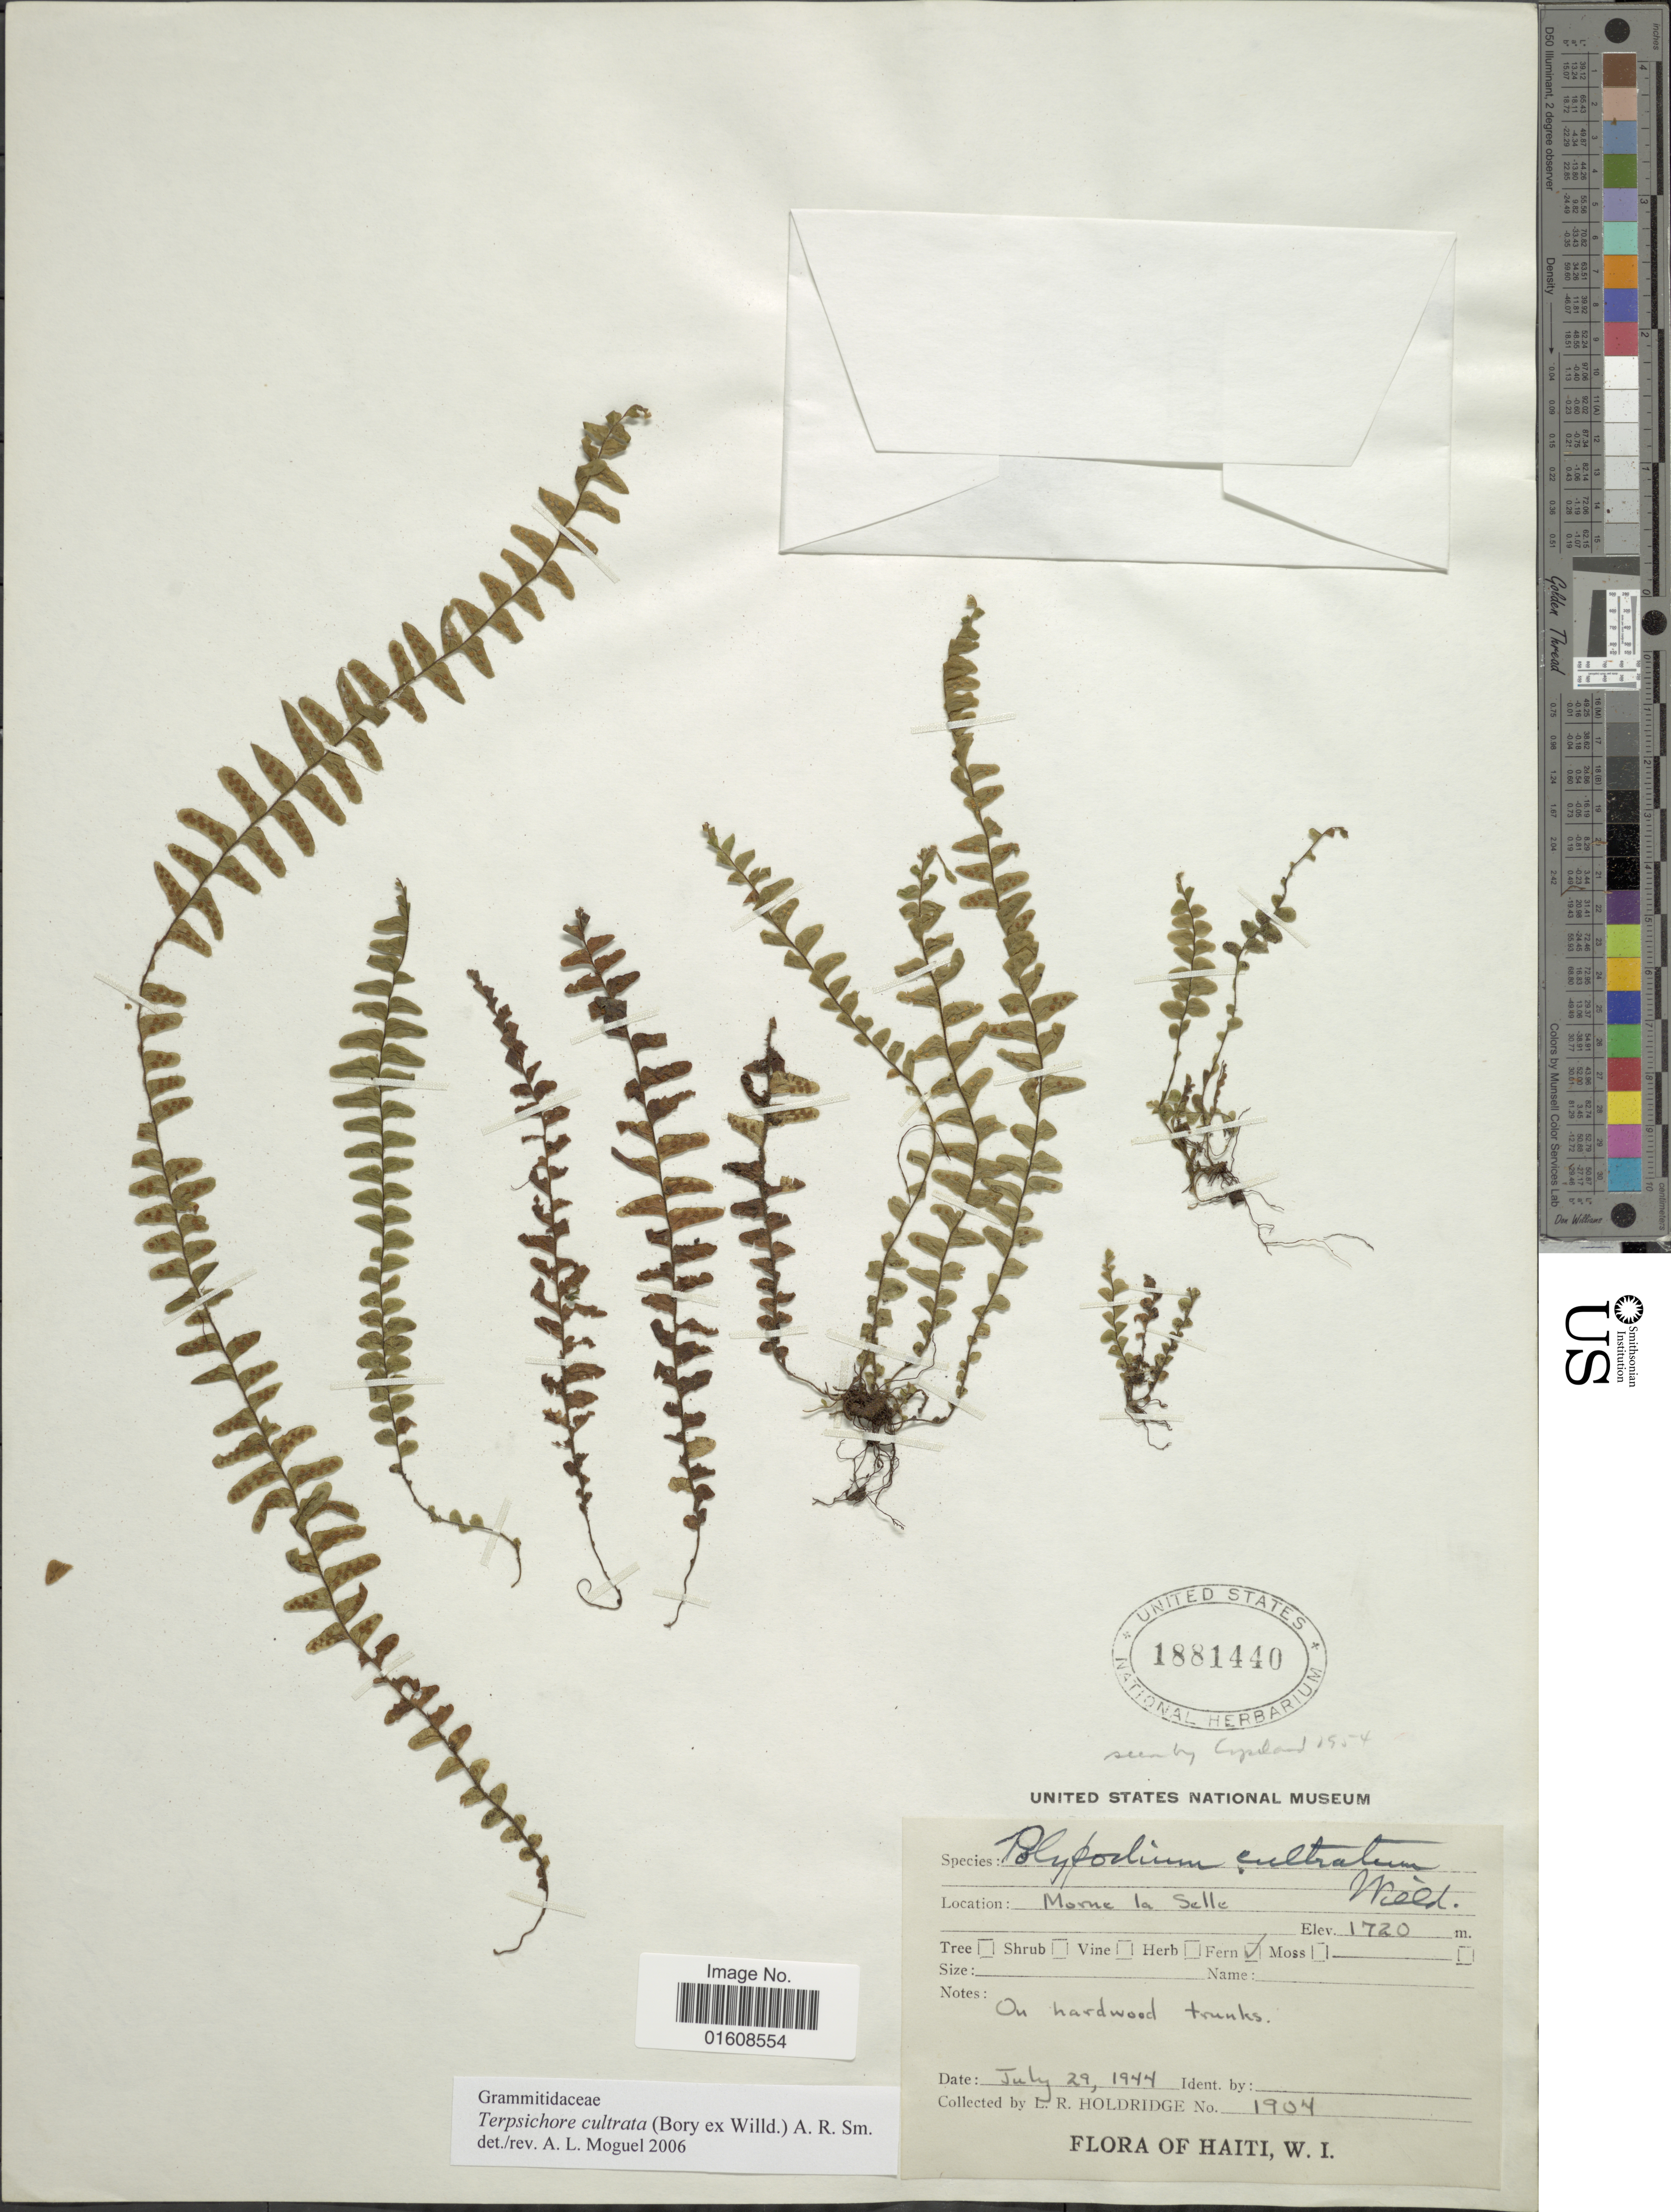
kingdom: Plantae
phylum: Tracheophyta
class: Polypodiopsida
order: Polypodiales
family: Polypodiaceae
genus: Alansmia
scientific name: Alansmia cultrata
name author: (Bory ex Willd.) Moguel & M. Kessler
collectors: L. Holdridge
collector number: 1904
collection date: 1944-07-29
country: Haiti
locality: W. I. Morne la Selle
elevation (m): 1720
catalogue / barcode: US 1881440